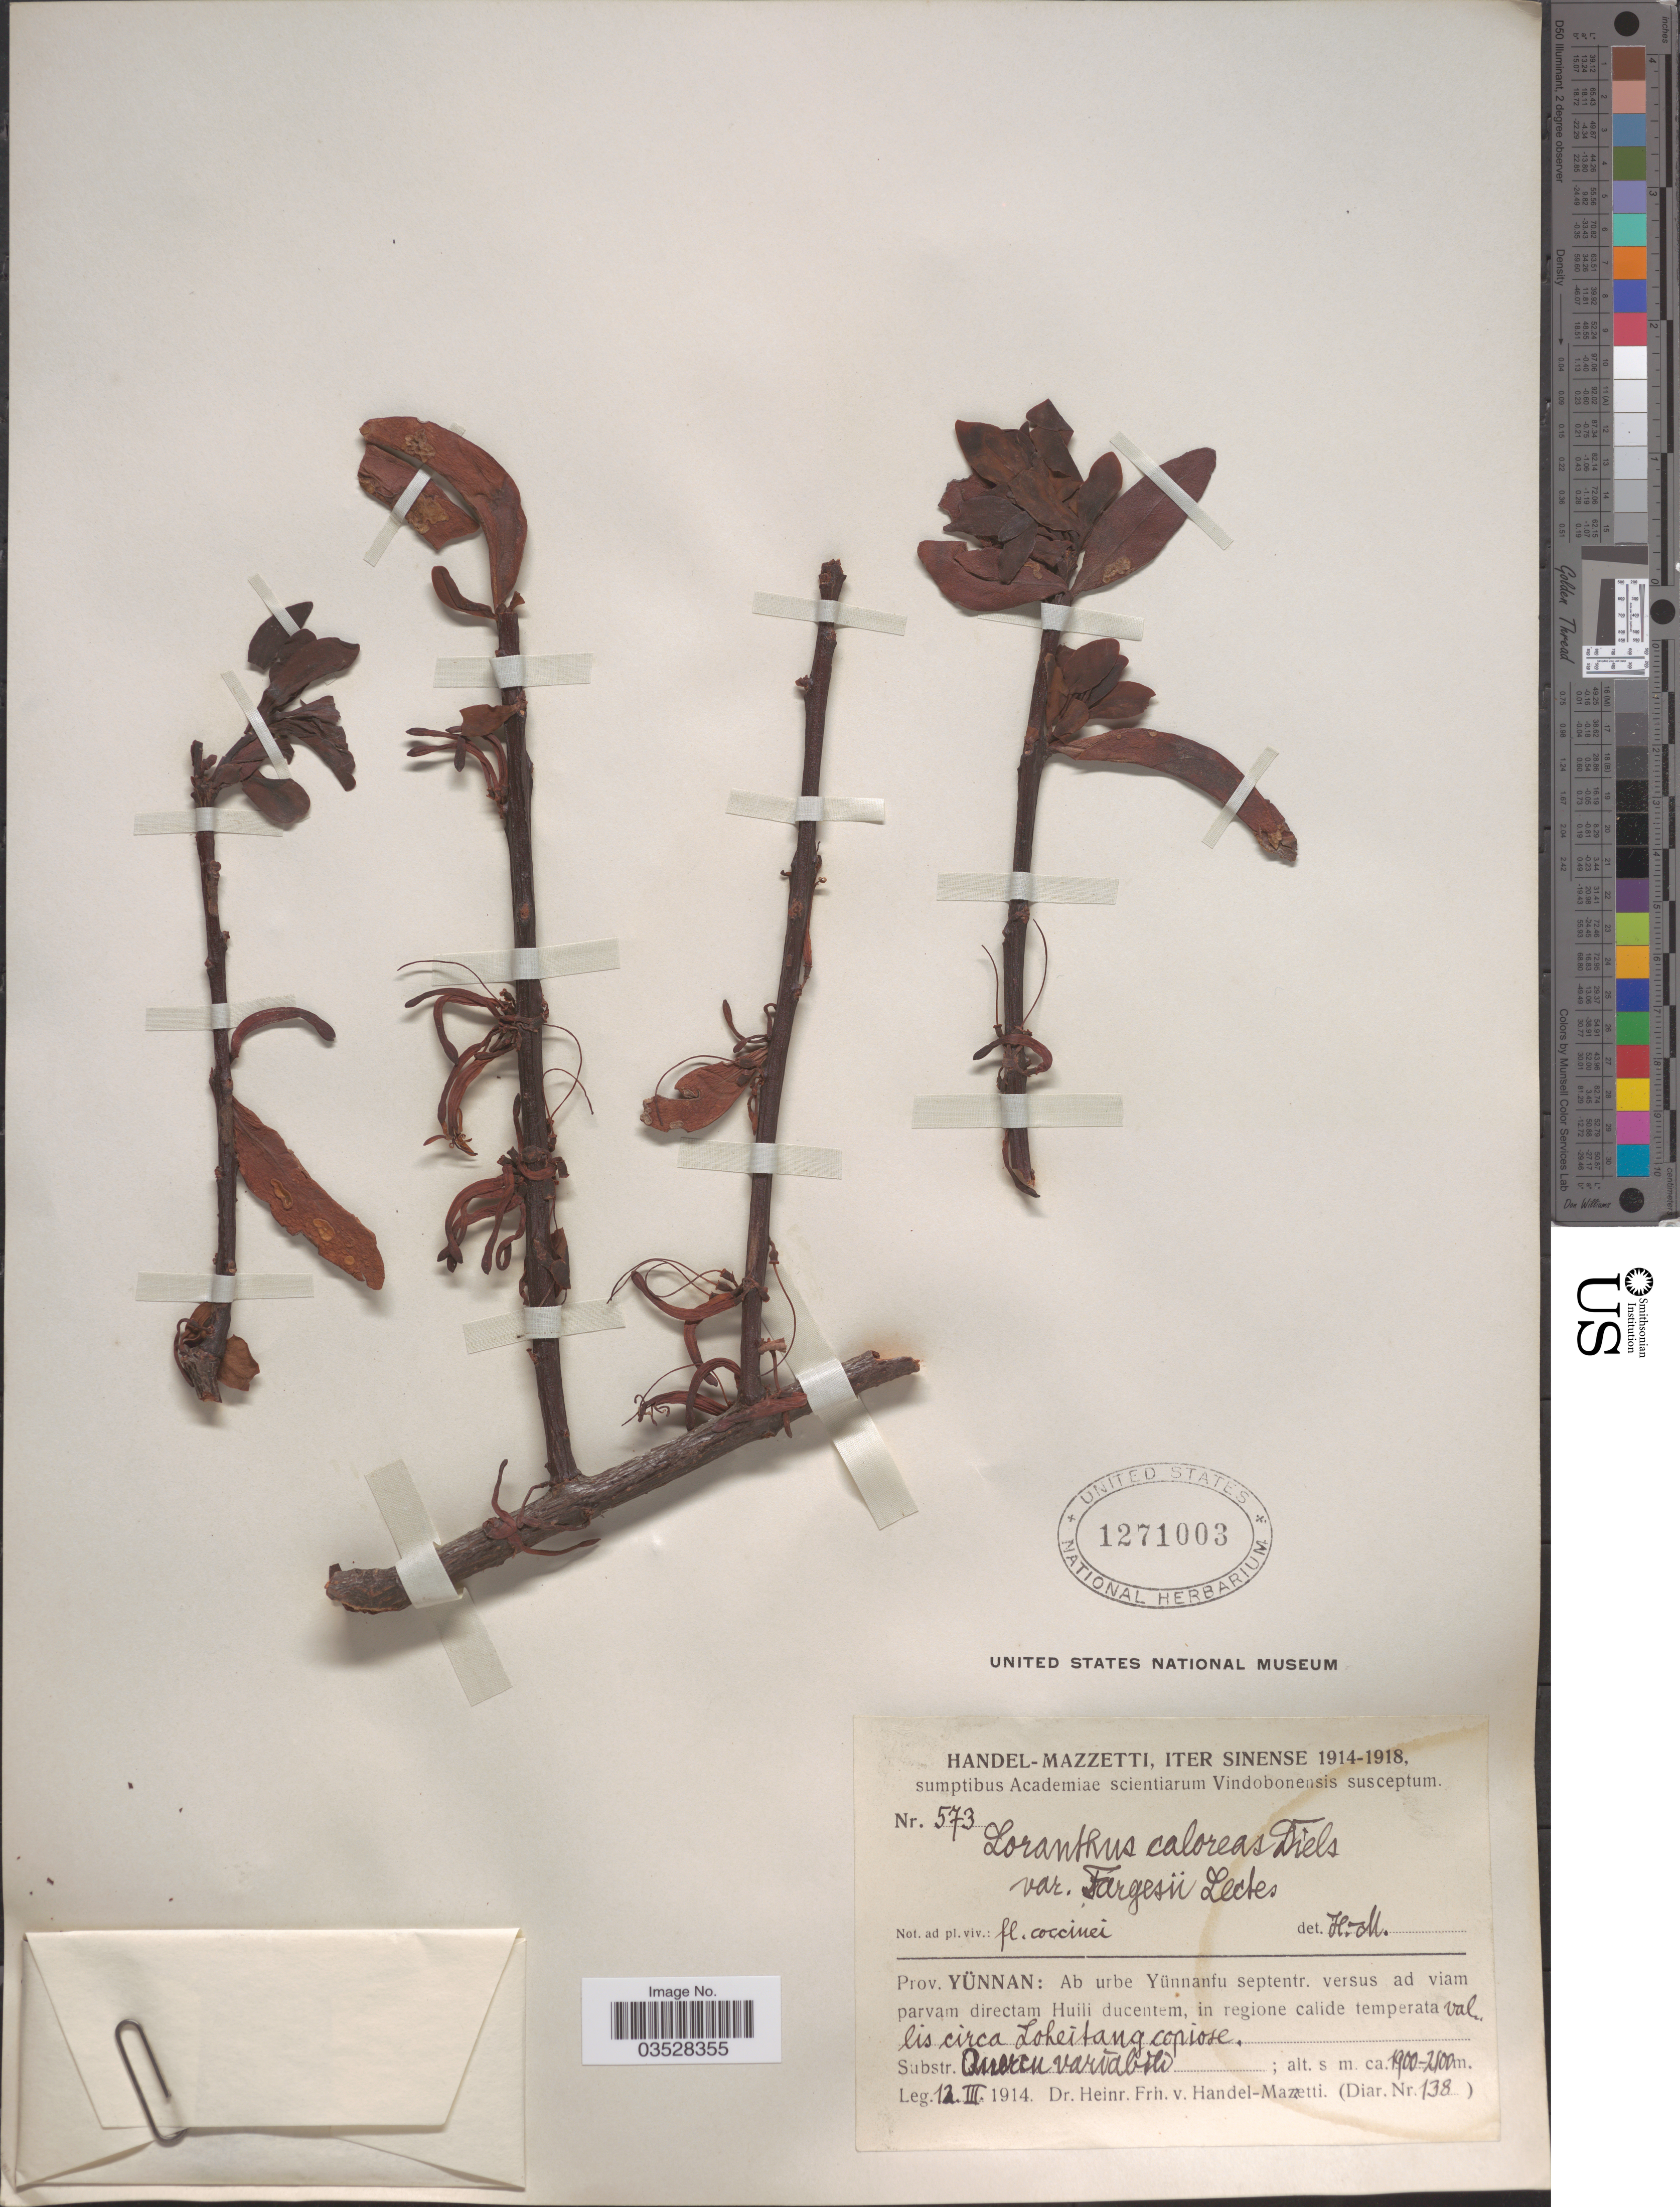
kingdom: Plantae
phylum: Tracheophyta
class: Magnoliopsida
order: Santalales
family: Loranthaceae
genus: Loranthus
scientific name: Loranthus caloreas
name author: Diels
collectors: H. Handel-Mazzetti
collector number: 573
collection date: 1914-03-12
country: China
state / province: Yunnan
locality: Ab urbe Yünnanfu septentr. versus ad viam parvam directam Huili ducentem, in regione calide temperata vallis circa Loheitang copiose.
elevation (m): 1900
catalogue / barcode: US 1271003